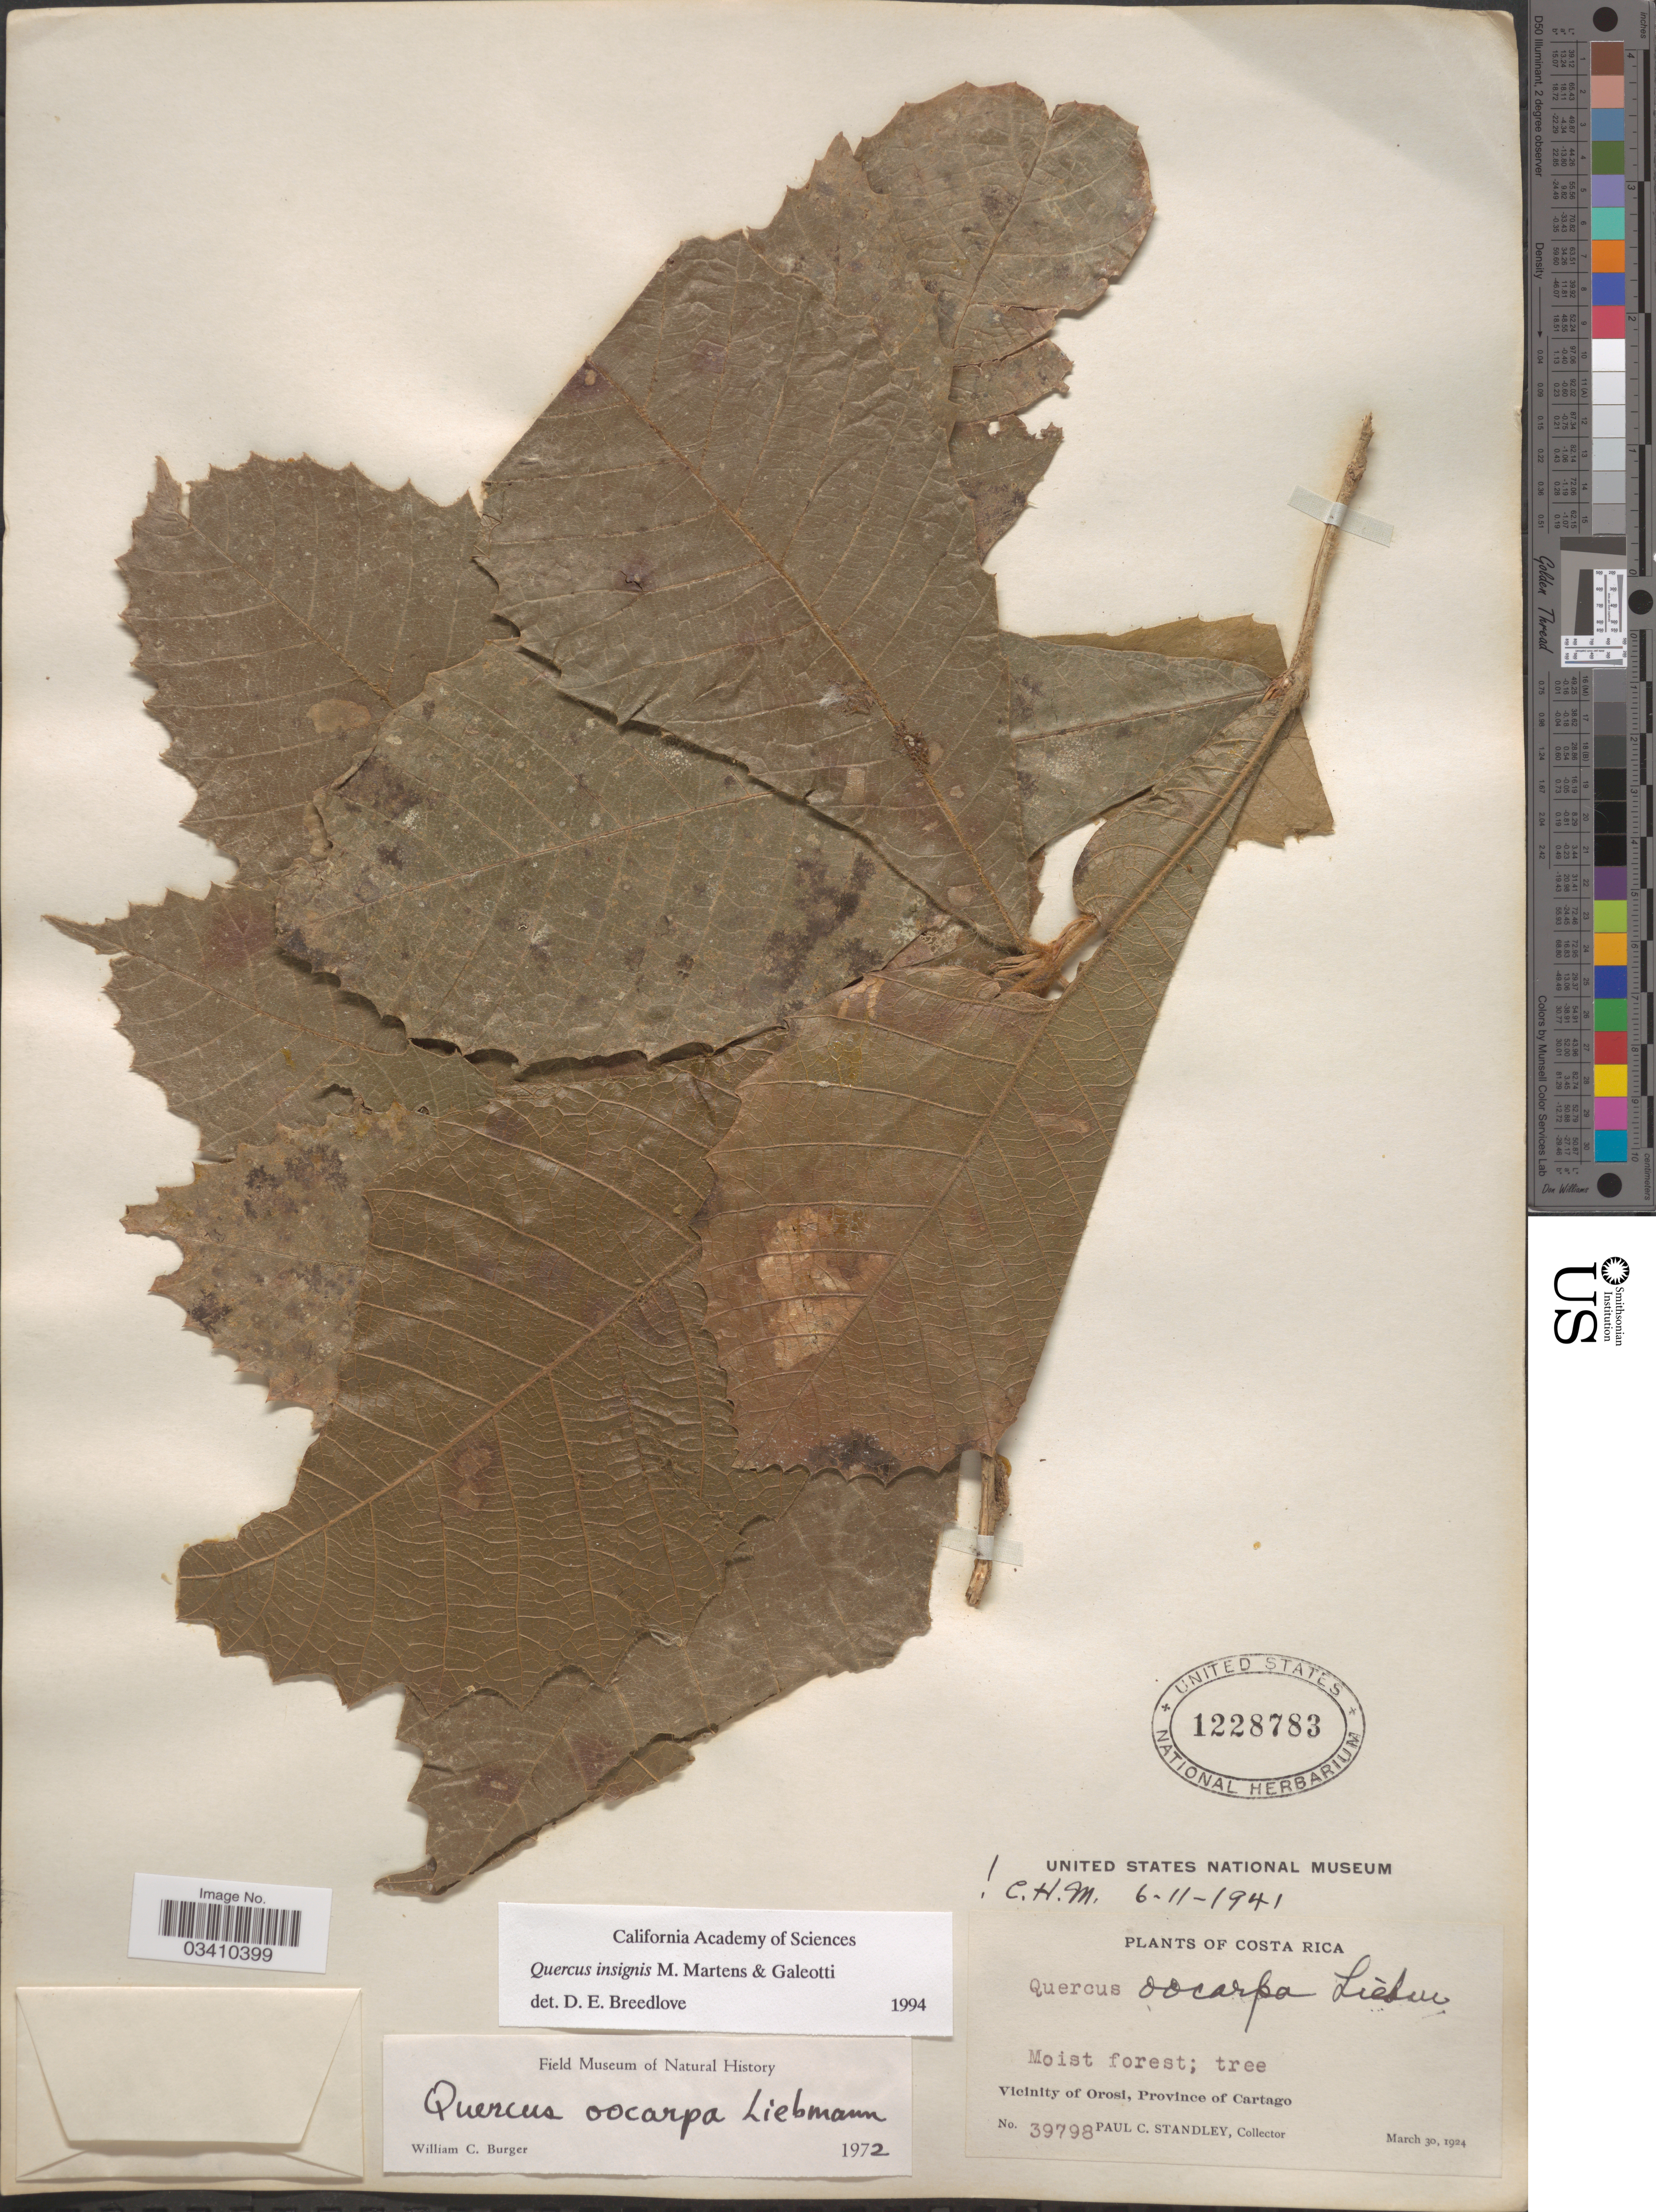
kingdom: Plantae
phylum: Tracheophyta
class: Magnoliopsida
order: Fagales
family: Fagaceae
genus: Quercus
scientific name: Quercus insignis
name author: M. Martens & Galeotti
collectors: P. C. Standley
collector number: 39798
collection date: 1924-03-30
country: Costa Rica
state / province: Cartago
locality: Vicinity of Orosi.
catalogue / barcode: US 1228783